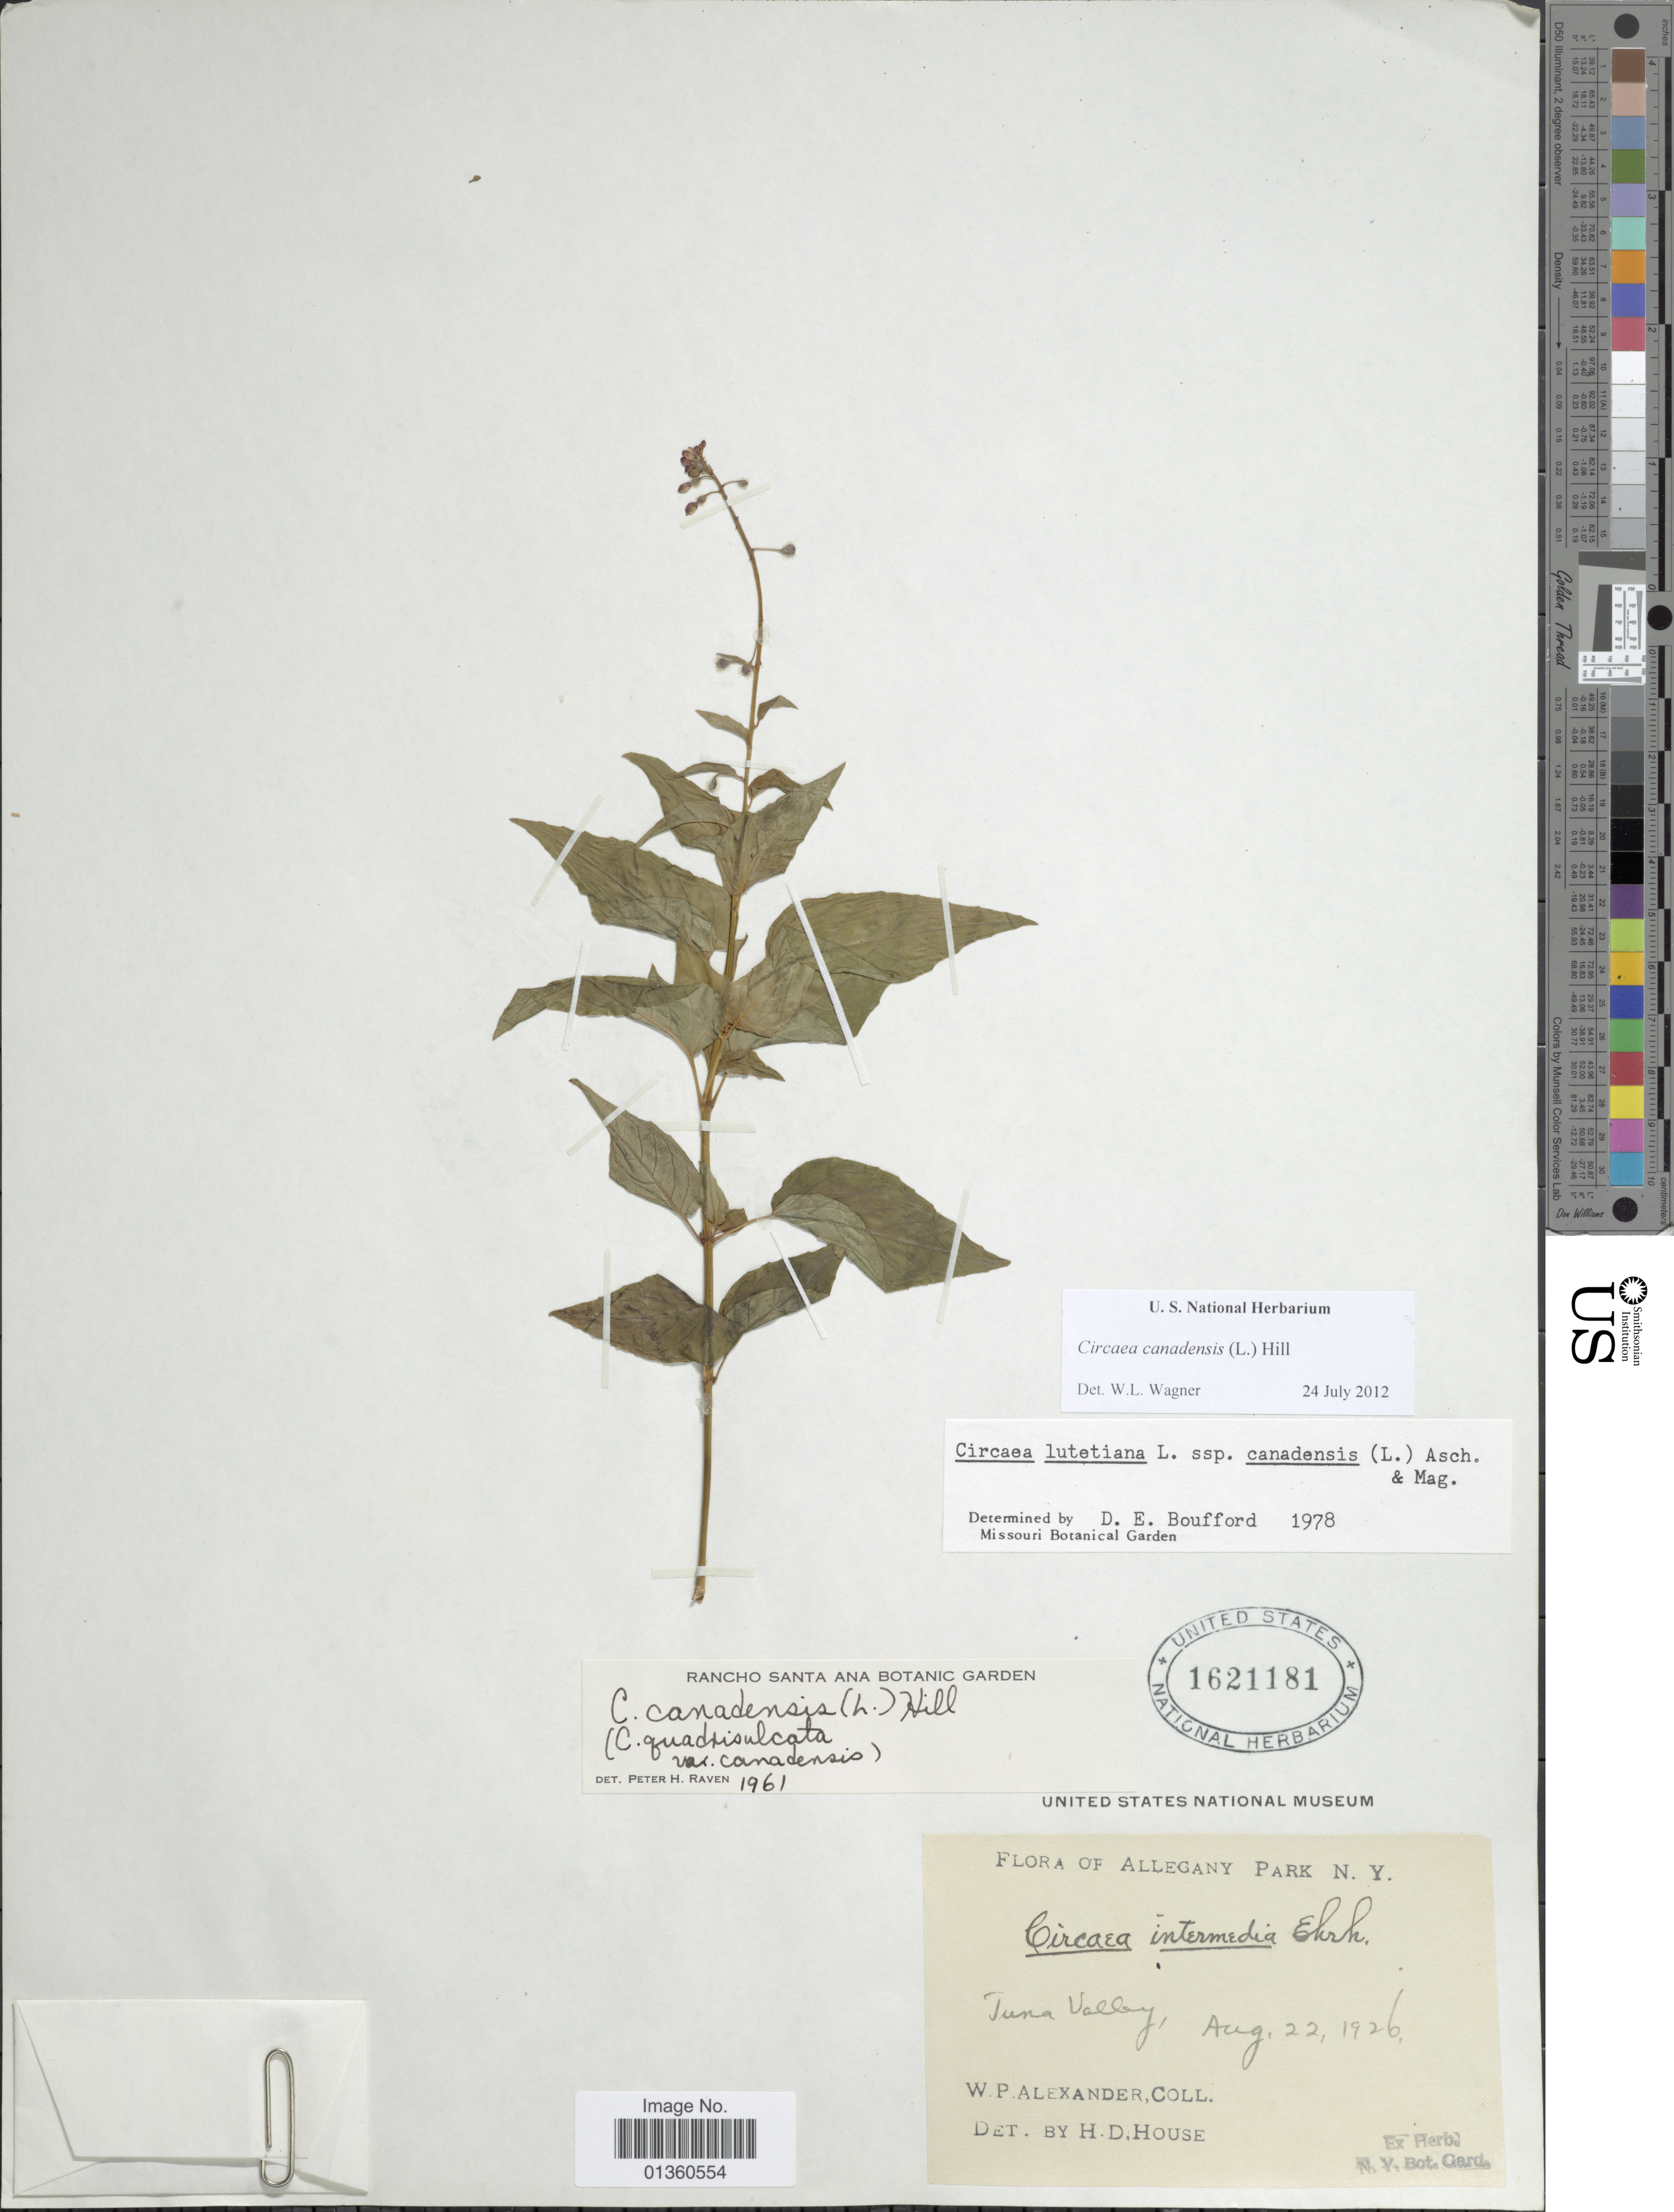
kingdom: Plantae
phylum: Tracheophyta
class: Magnoliopsida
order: Myrtales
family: Onagraceae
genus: Circaea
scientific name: Circaea canadensis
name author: (L.) Hill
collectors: W. P. Alexander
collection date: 1926-08-22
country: United States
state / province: New York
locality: Allegany Park. Tuna Valley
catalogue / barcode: US 1621181